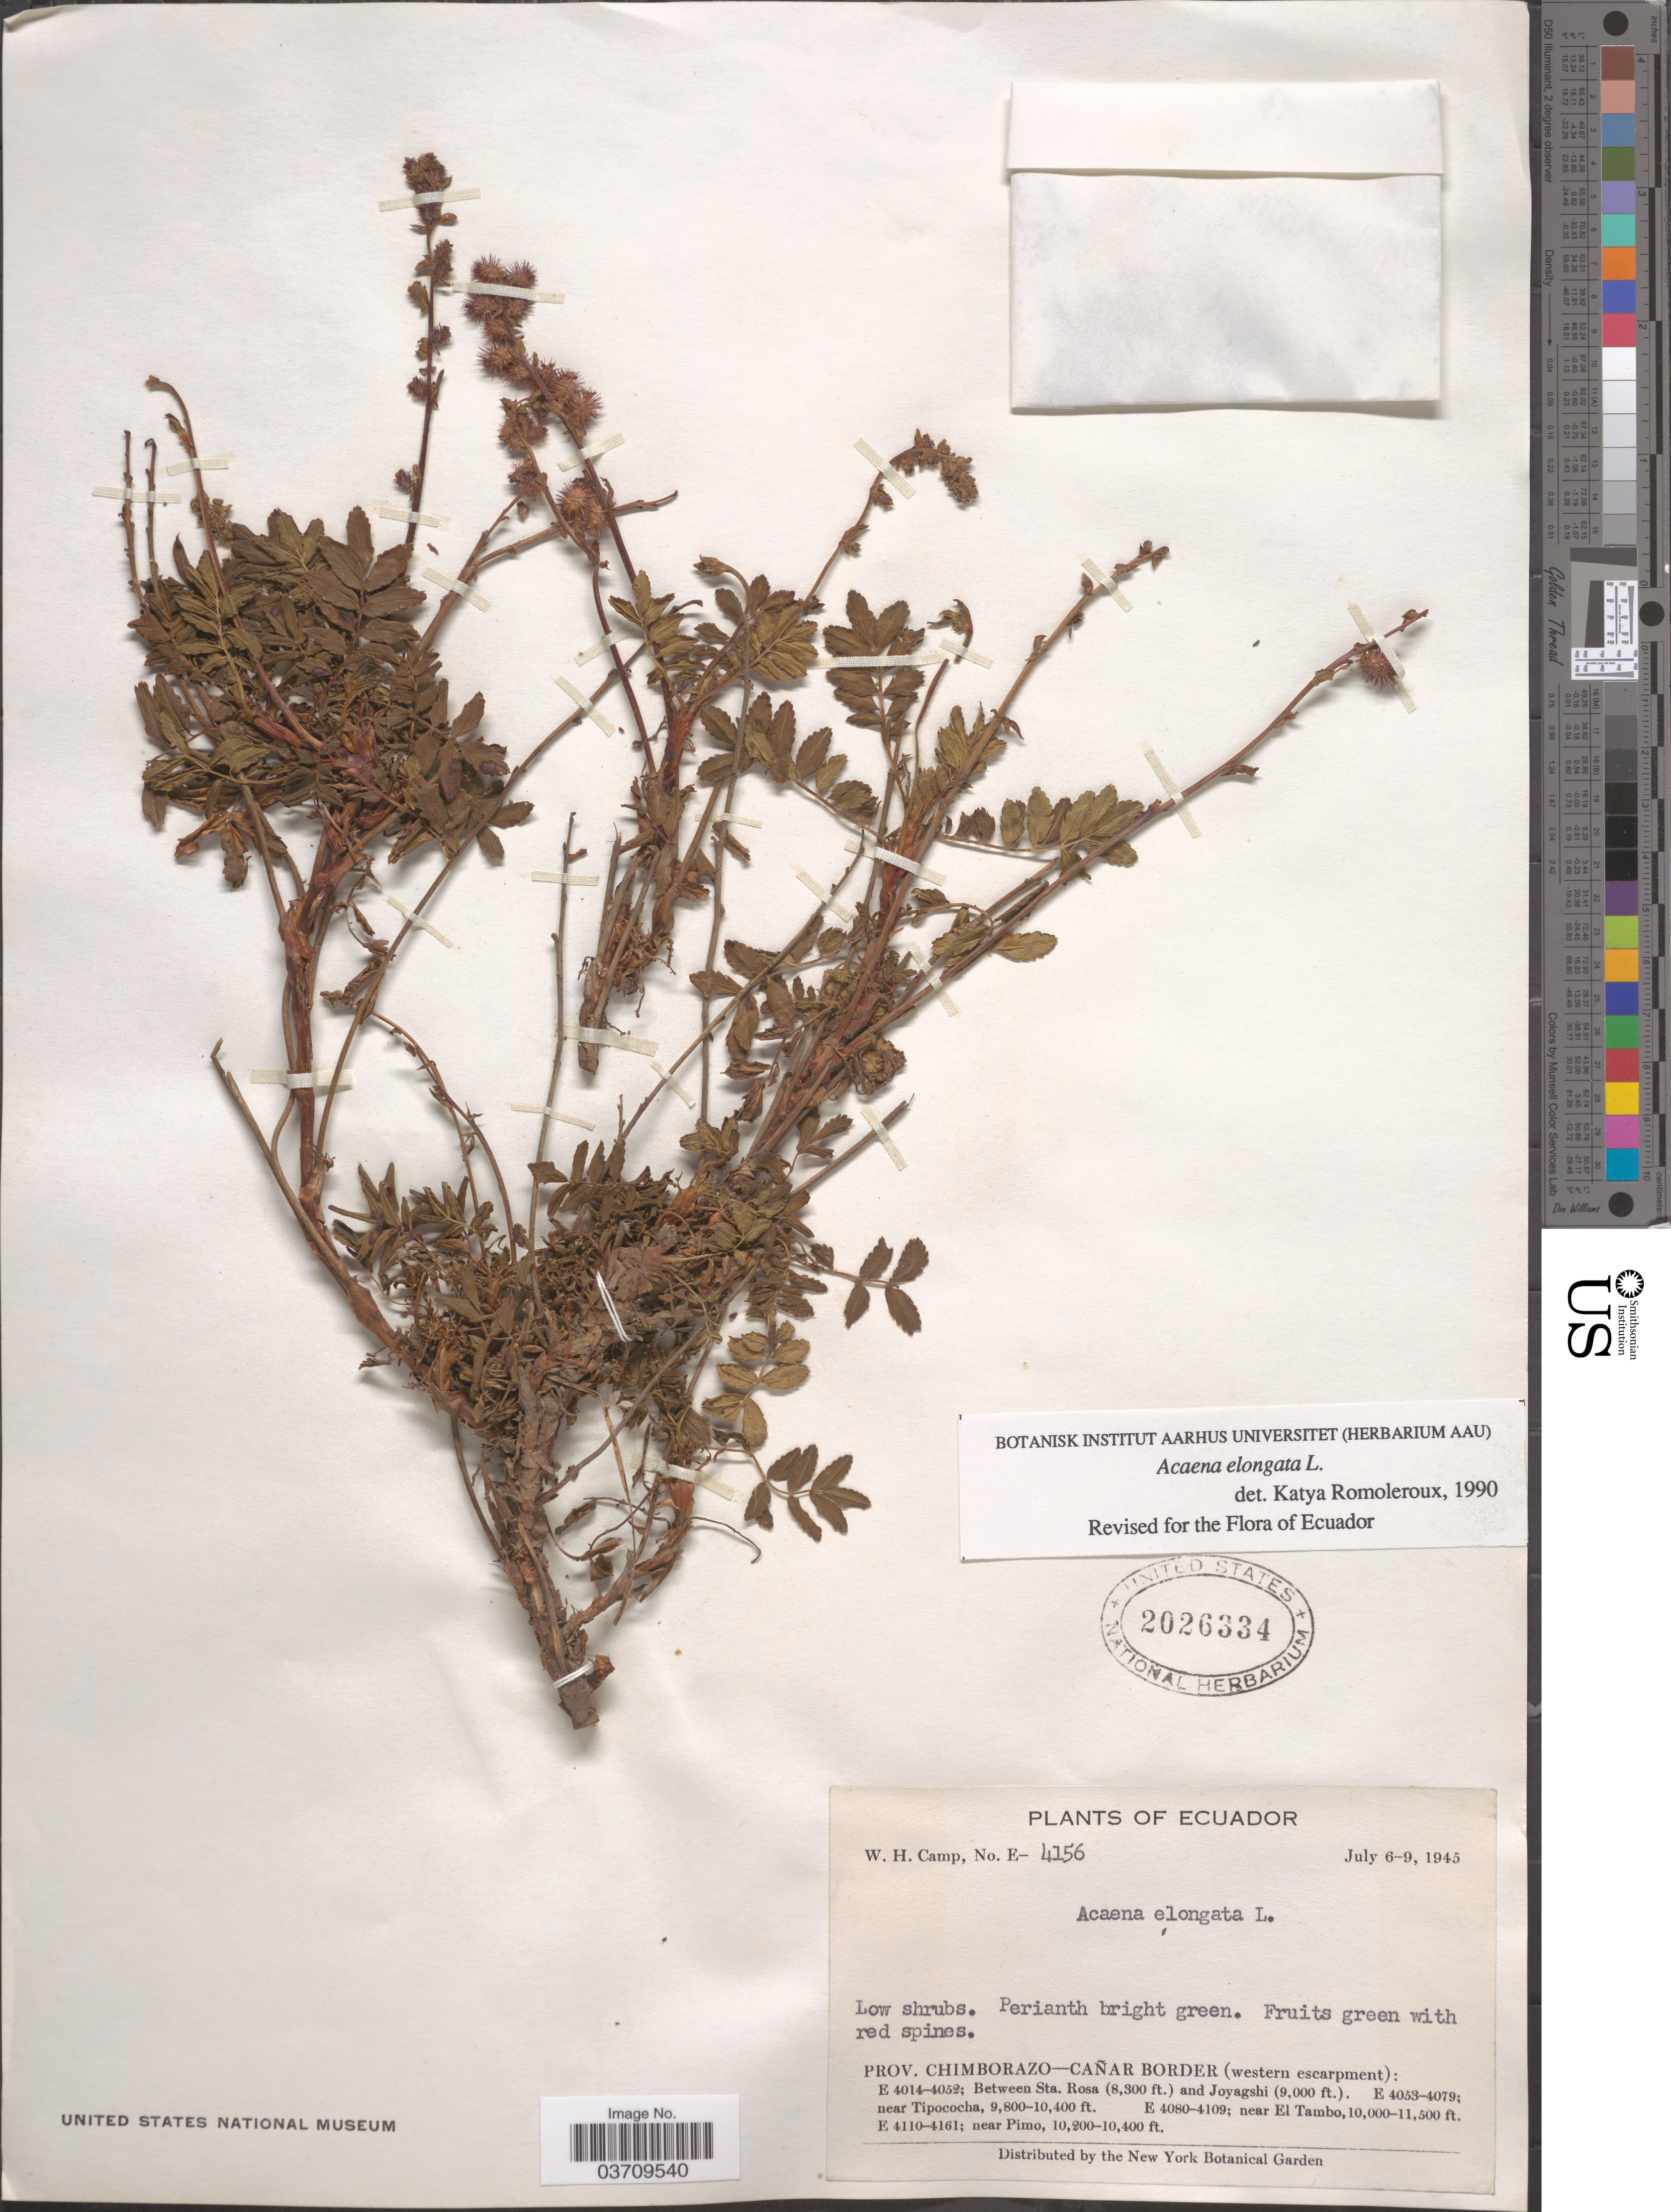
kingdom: Plantae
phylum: Tracheophyta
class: Magnoliopsida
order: Rosales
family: Rosaceae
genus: Acaena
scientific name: Acaena elongata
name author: L.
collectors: W. H. Camp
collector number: E-4156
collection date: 1945-07-06/1945-07-09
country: Ecuador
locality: Prov. Chimborazo-Cañar Border (western escarpment): near Pimo.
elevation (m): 3109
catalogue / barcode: US 2026334